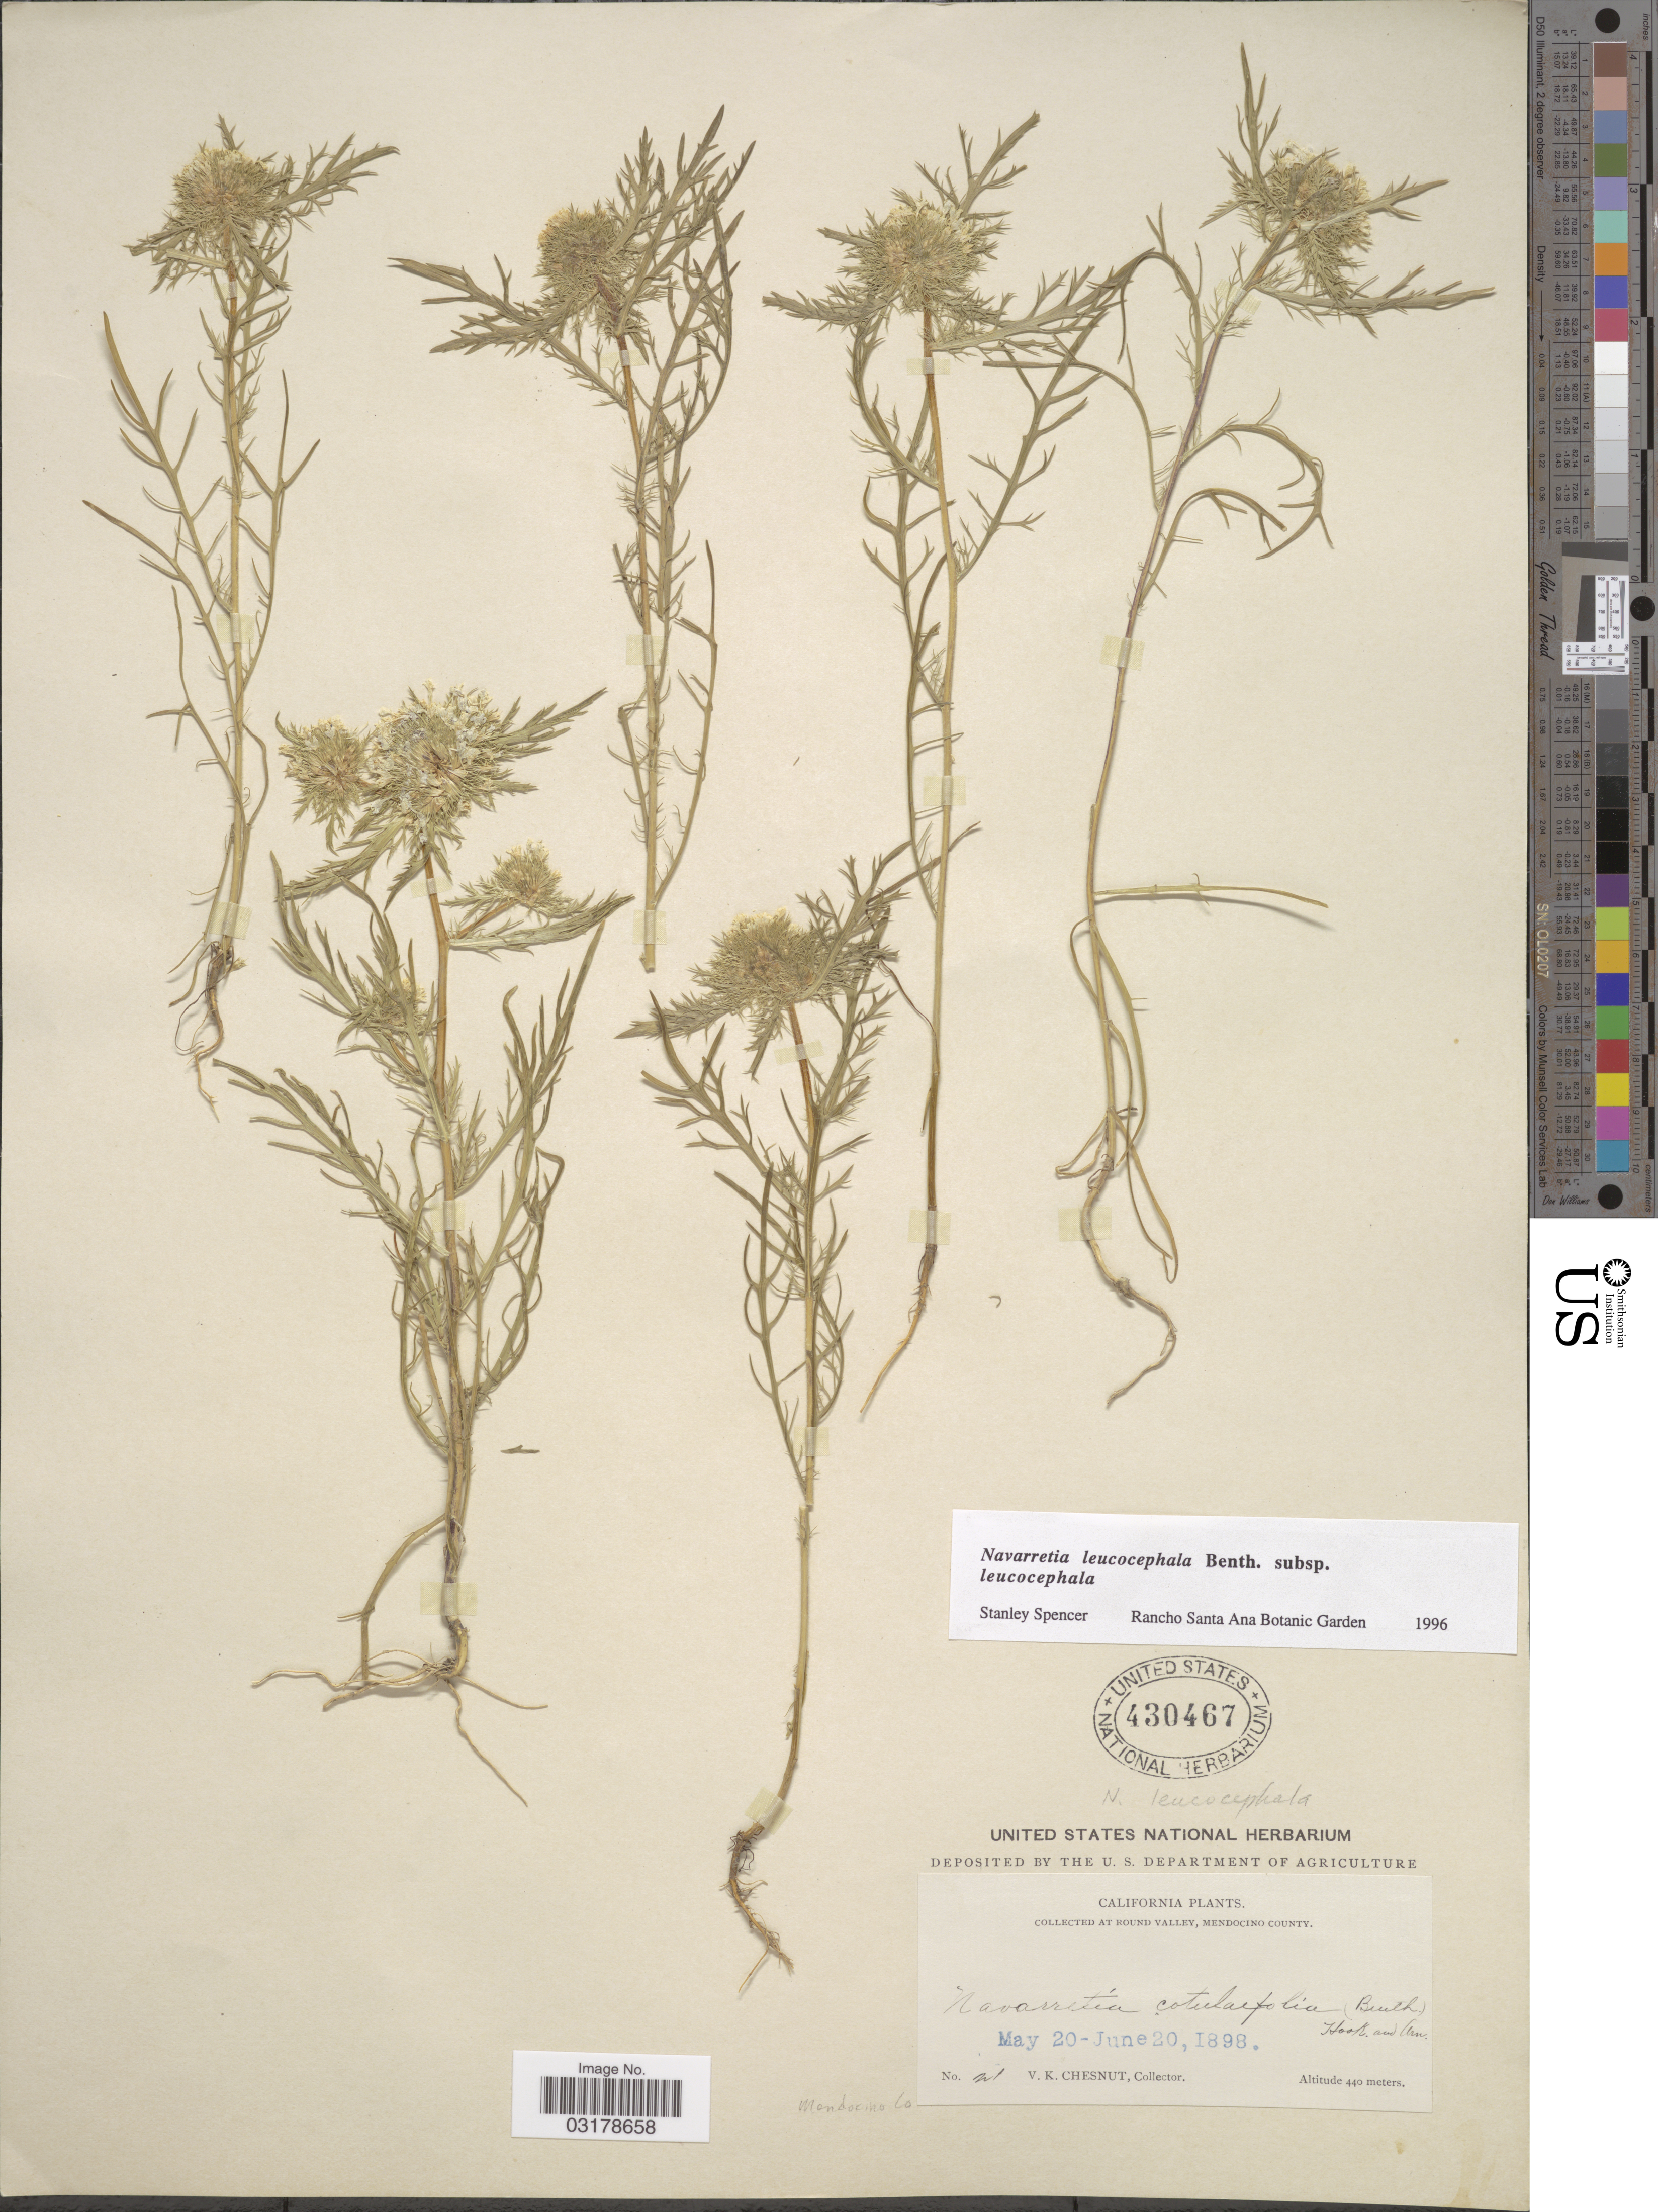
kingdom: Plantae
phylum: Tracheophyta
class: Magnoliopsida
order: Ericales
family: Polemoniaceae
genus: Navarretia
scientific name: Navarretia leucocephala subsp. leucocephala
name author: Benth.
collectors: V. Chesnut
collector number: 21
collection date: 1898-05-20/1898-06-20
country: United States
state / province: California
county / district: Mendocino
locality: Round Valley, Mendocino County.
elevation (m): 440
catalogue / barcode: US 430467